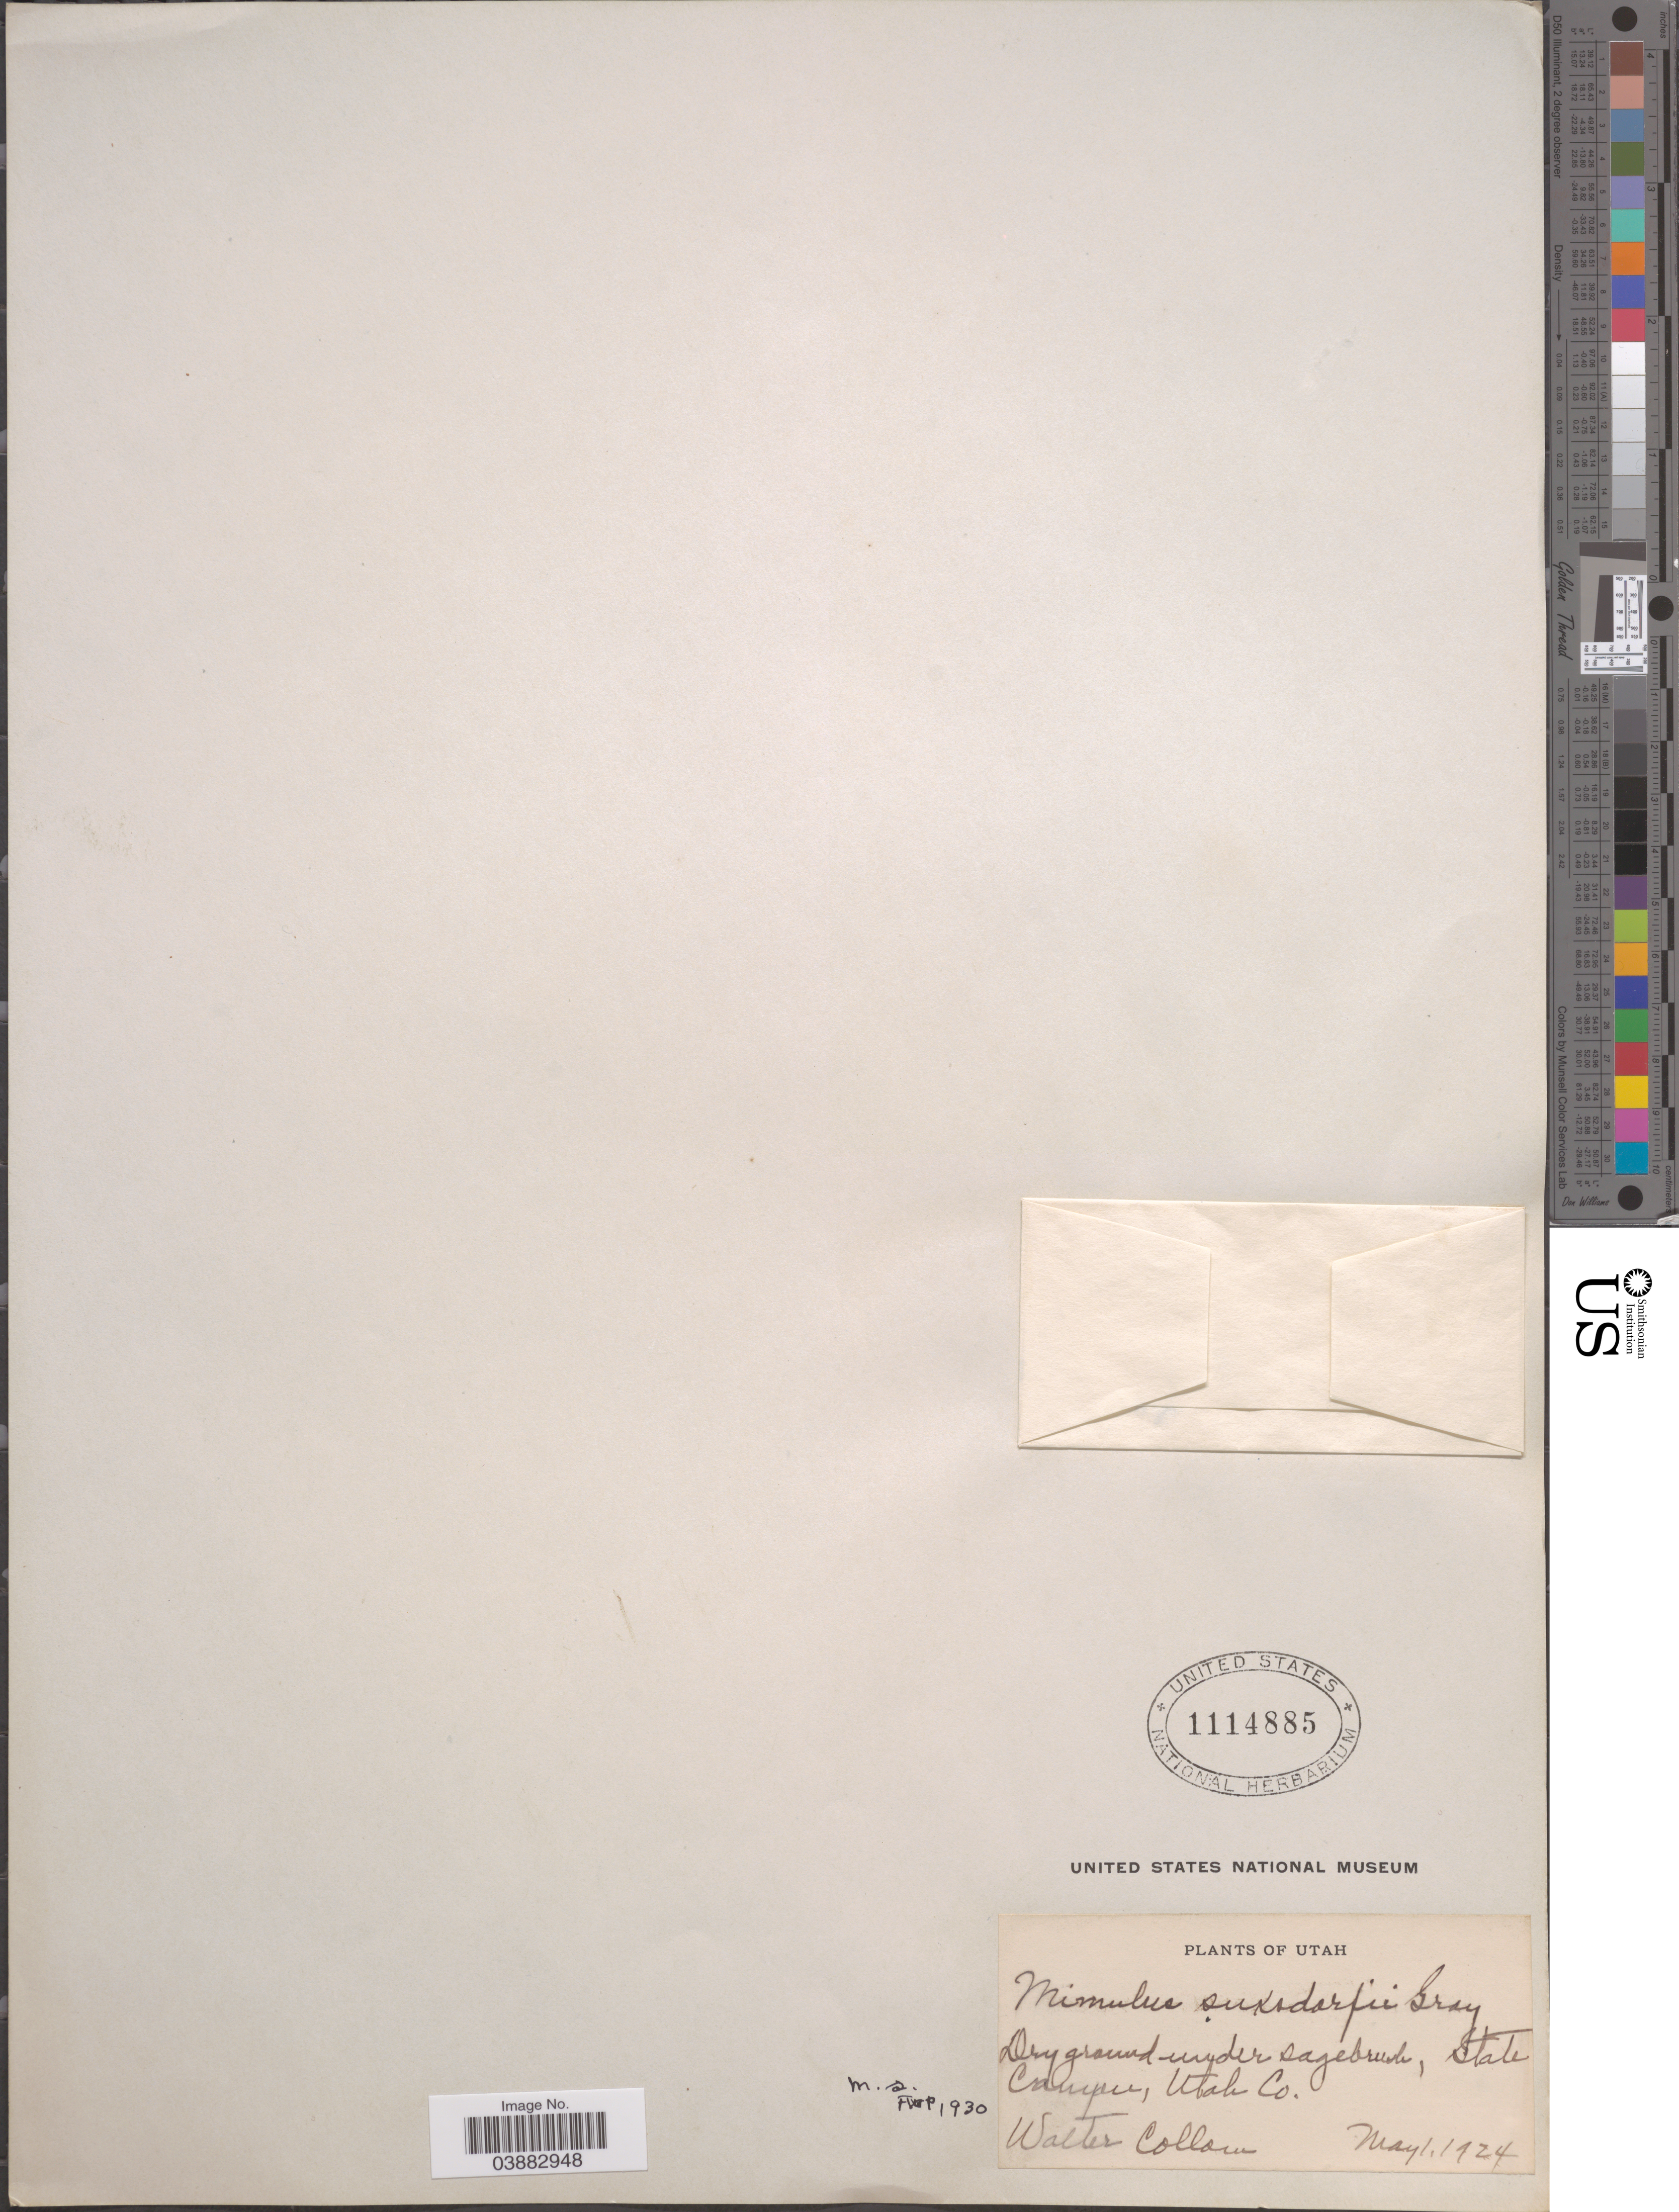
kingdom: Plantae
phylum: Tracheophyta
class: Magnoliopsida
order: Lamiales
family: Phrymaceae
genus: Mimulus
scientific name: Mimulus suksdorfii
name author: A. Gray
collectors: W. Collom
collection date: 1924-05-01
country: United States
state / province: Utah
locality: State Canyon, Utah Co.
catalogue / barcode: US 1114885